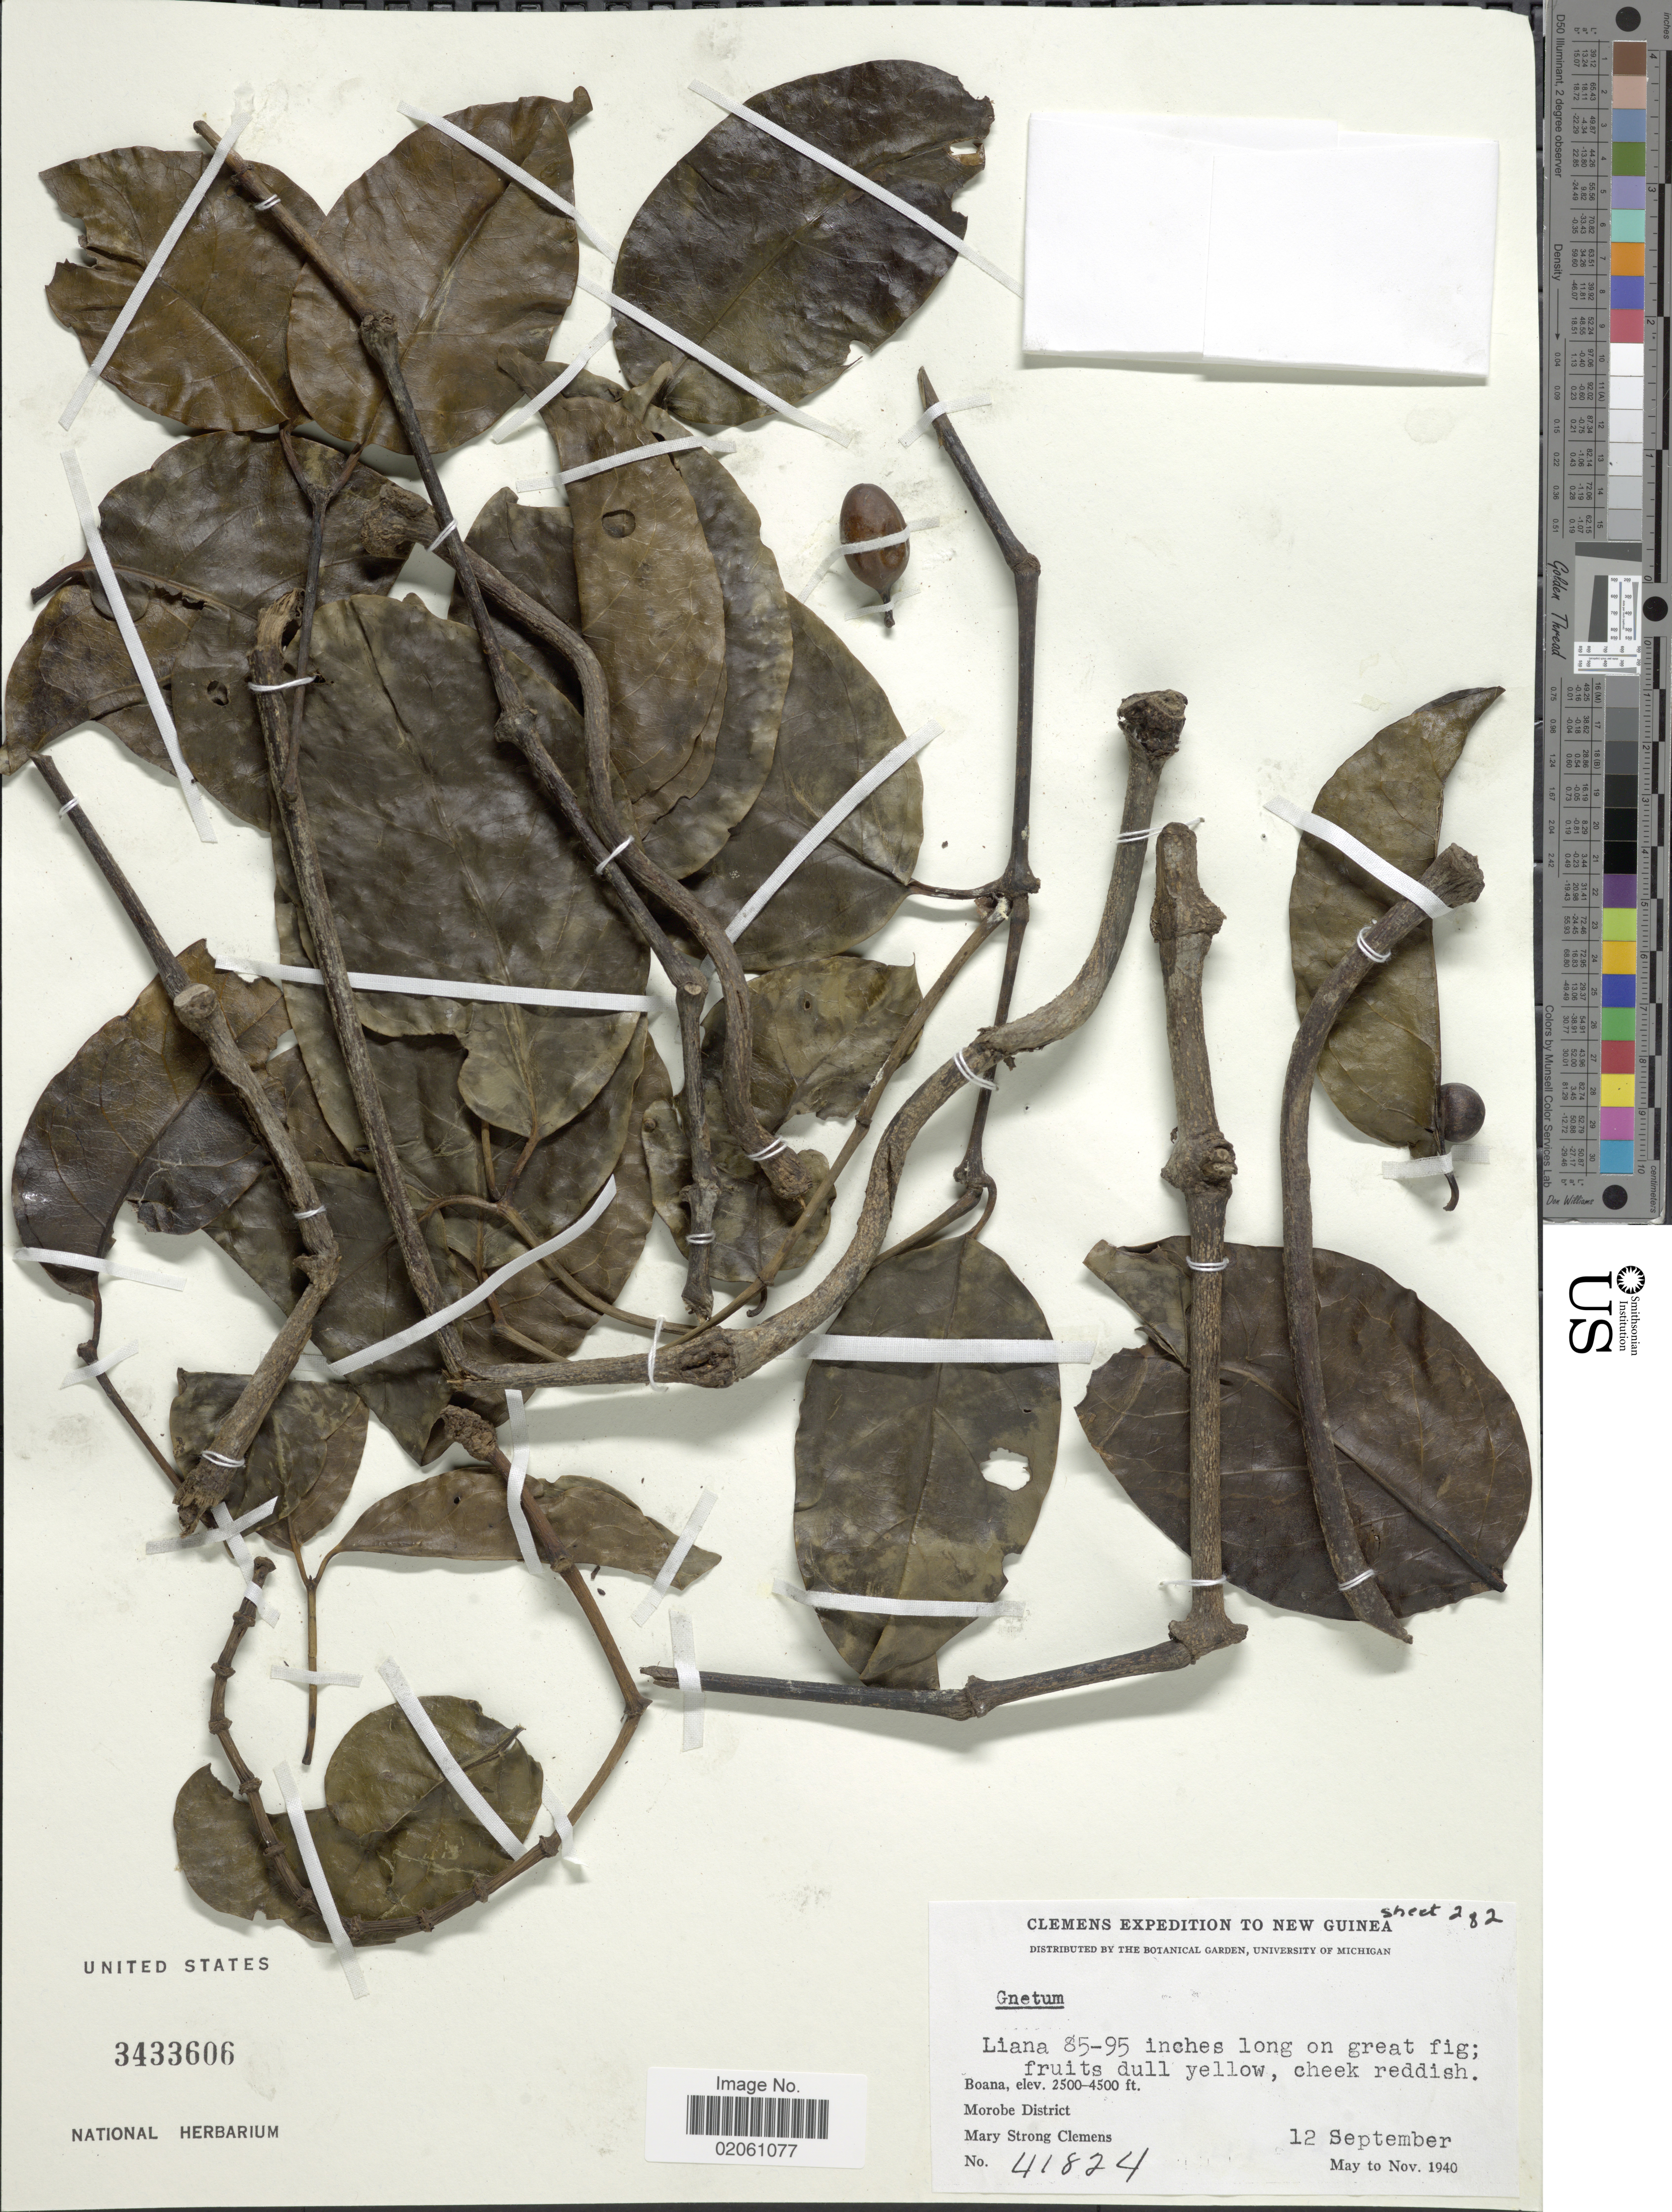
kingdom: Plantae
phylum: Tracheophyta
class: Gnetopsida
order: Gnetales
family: Gnetaceae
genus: Gnetum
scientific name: Gnetum sp.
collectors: M. S. Clemens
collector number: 41824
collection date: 1940-09-12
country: Papua New Guinea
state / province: Morobe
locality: Boana, New Guinea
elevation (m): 762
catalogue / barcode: US 3433606